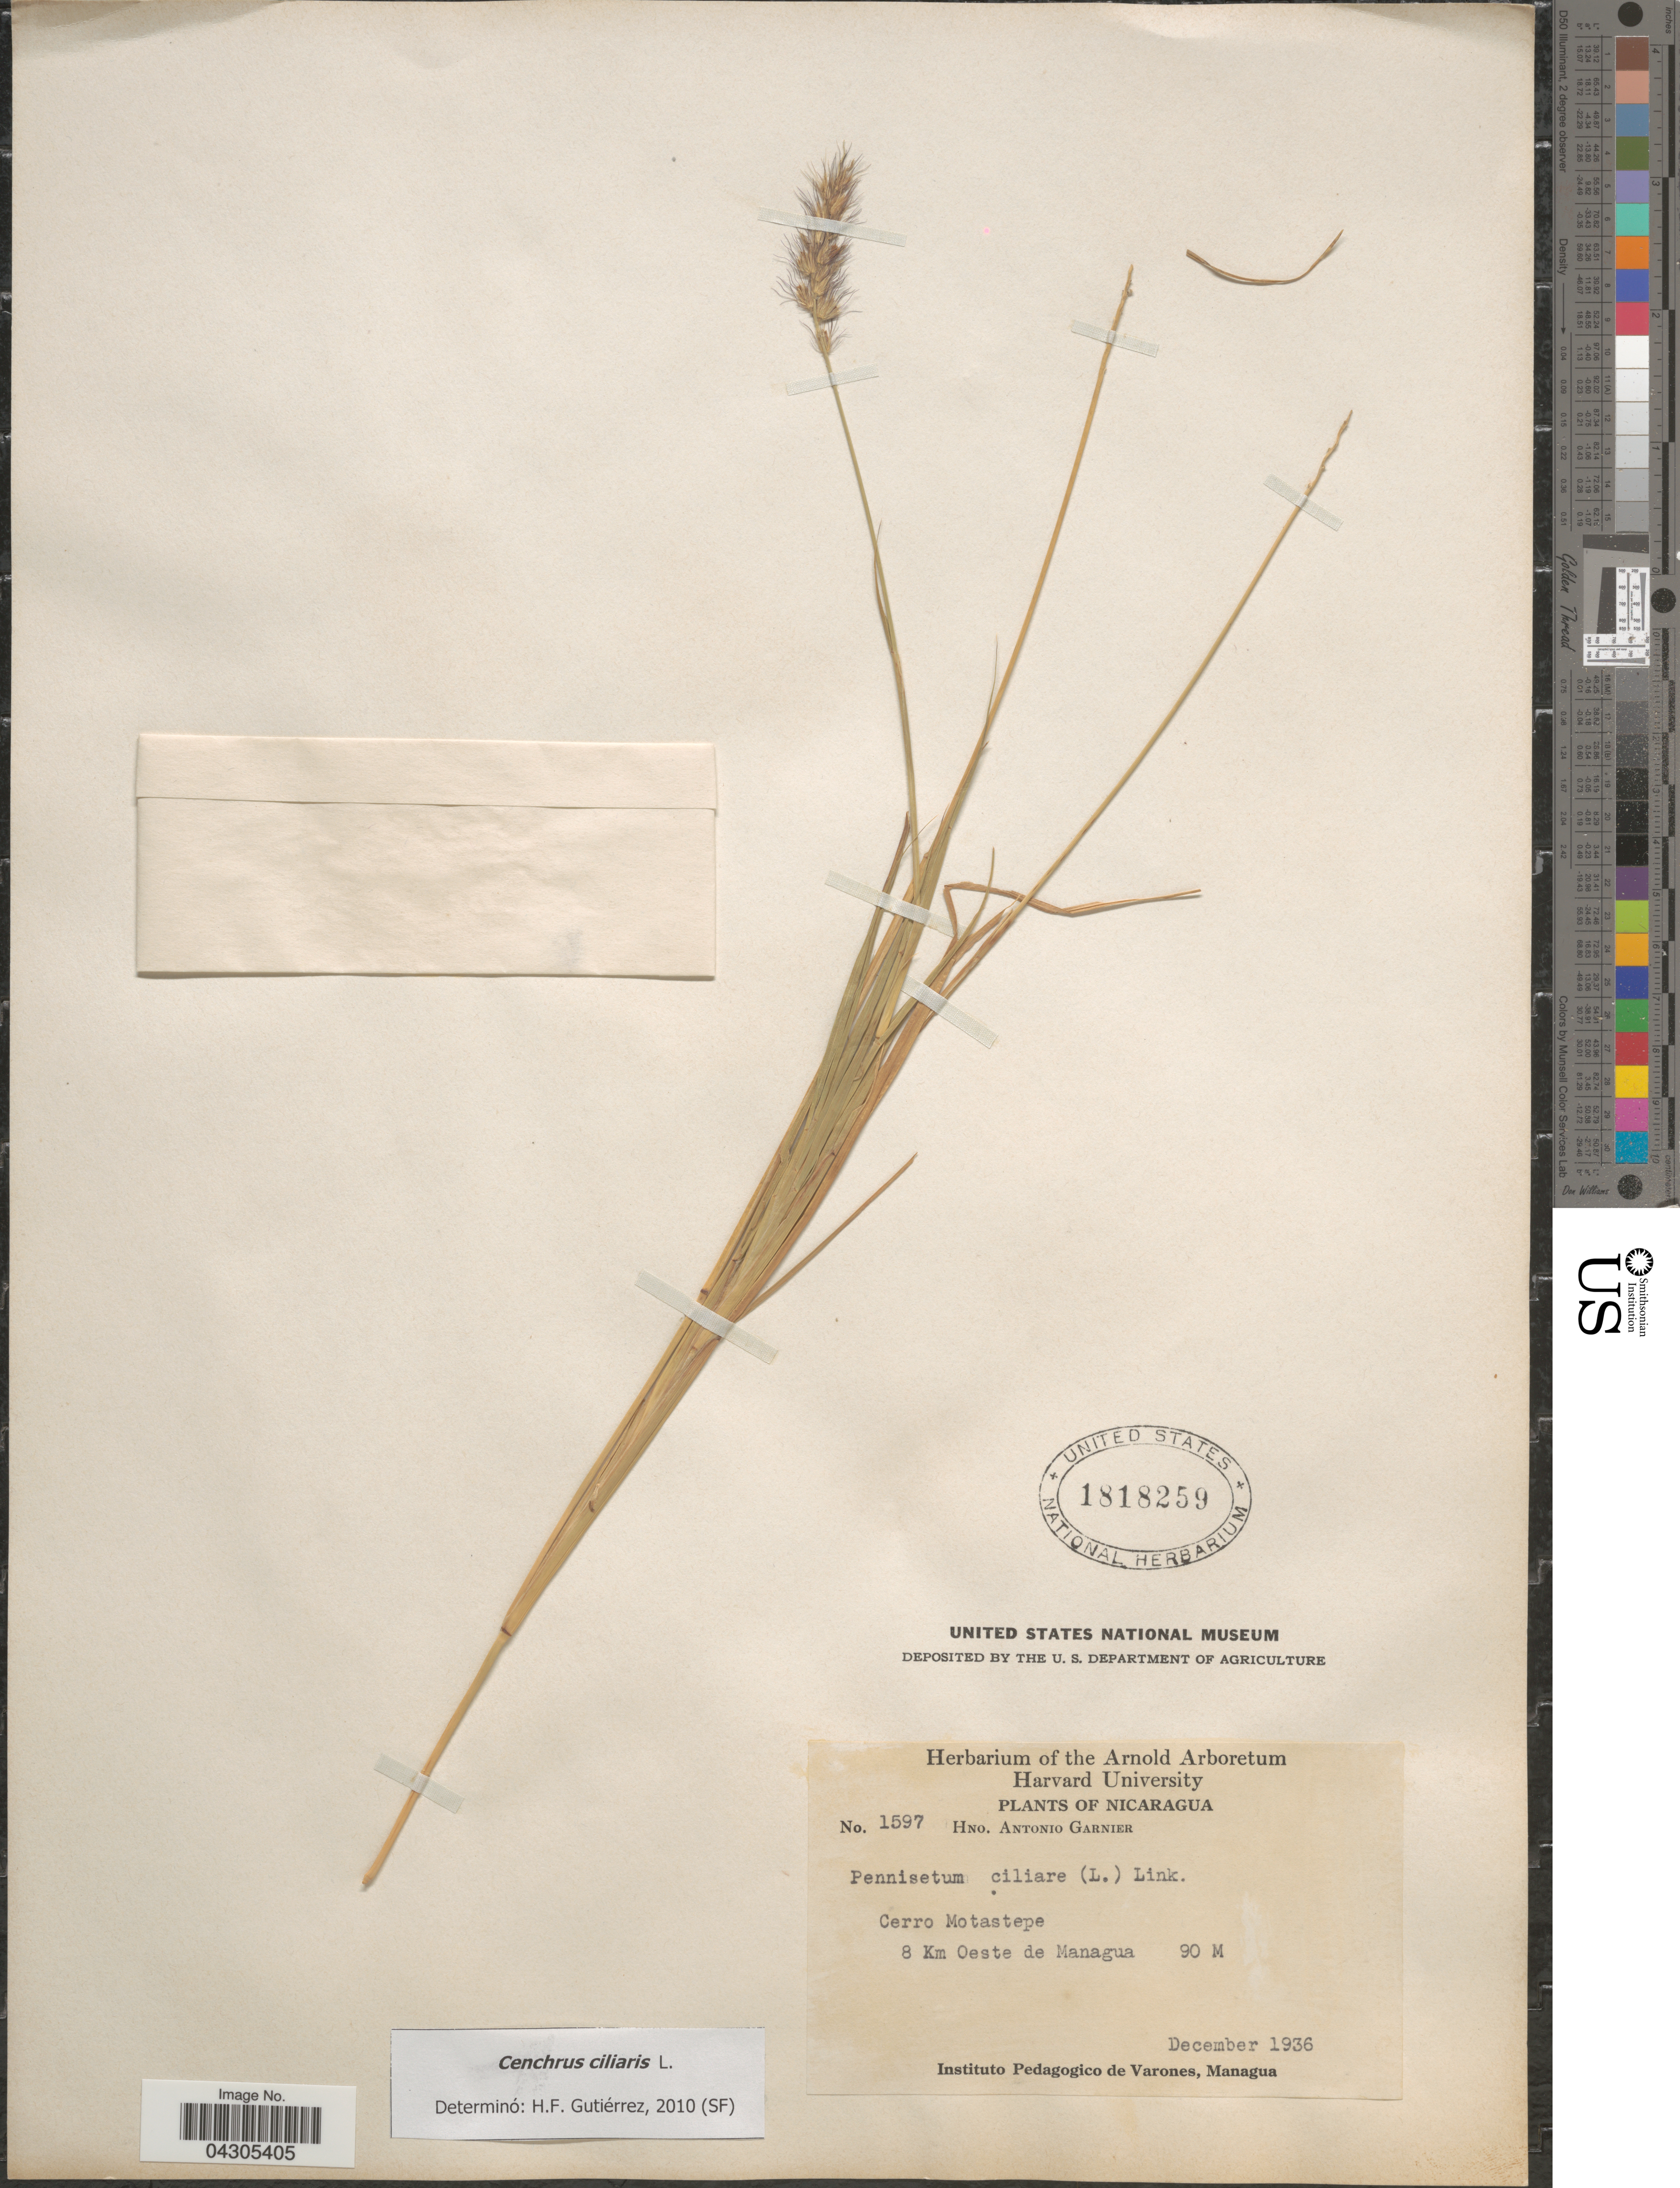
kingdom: Plantae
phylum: Tracheophyta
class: Liliopsida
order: Poales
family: Poaceae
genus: Cenchrus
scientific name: Cenchrus ciliaris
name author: L.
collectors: Bro. A. Garnier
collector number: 1597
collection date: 1936-12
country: Nicaragua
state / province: Managua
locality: Cerro Motastepe. 8 Km Oeste de Managua.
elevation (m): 90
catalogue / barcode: US 1818259